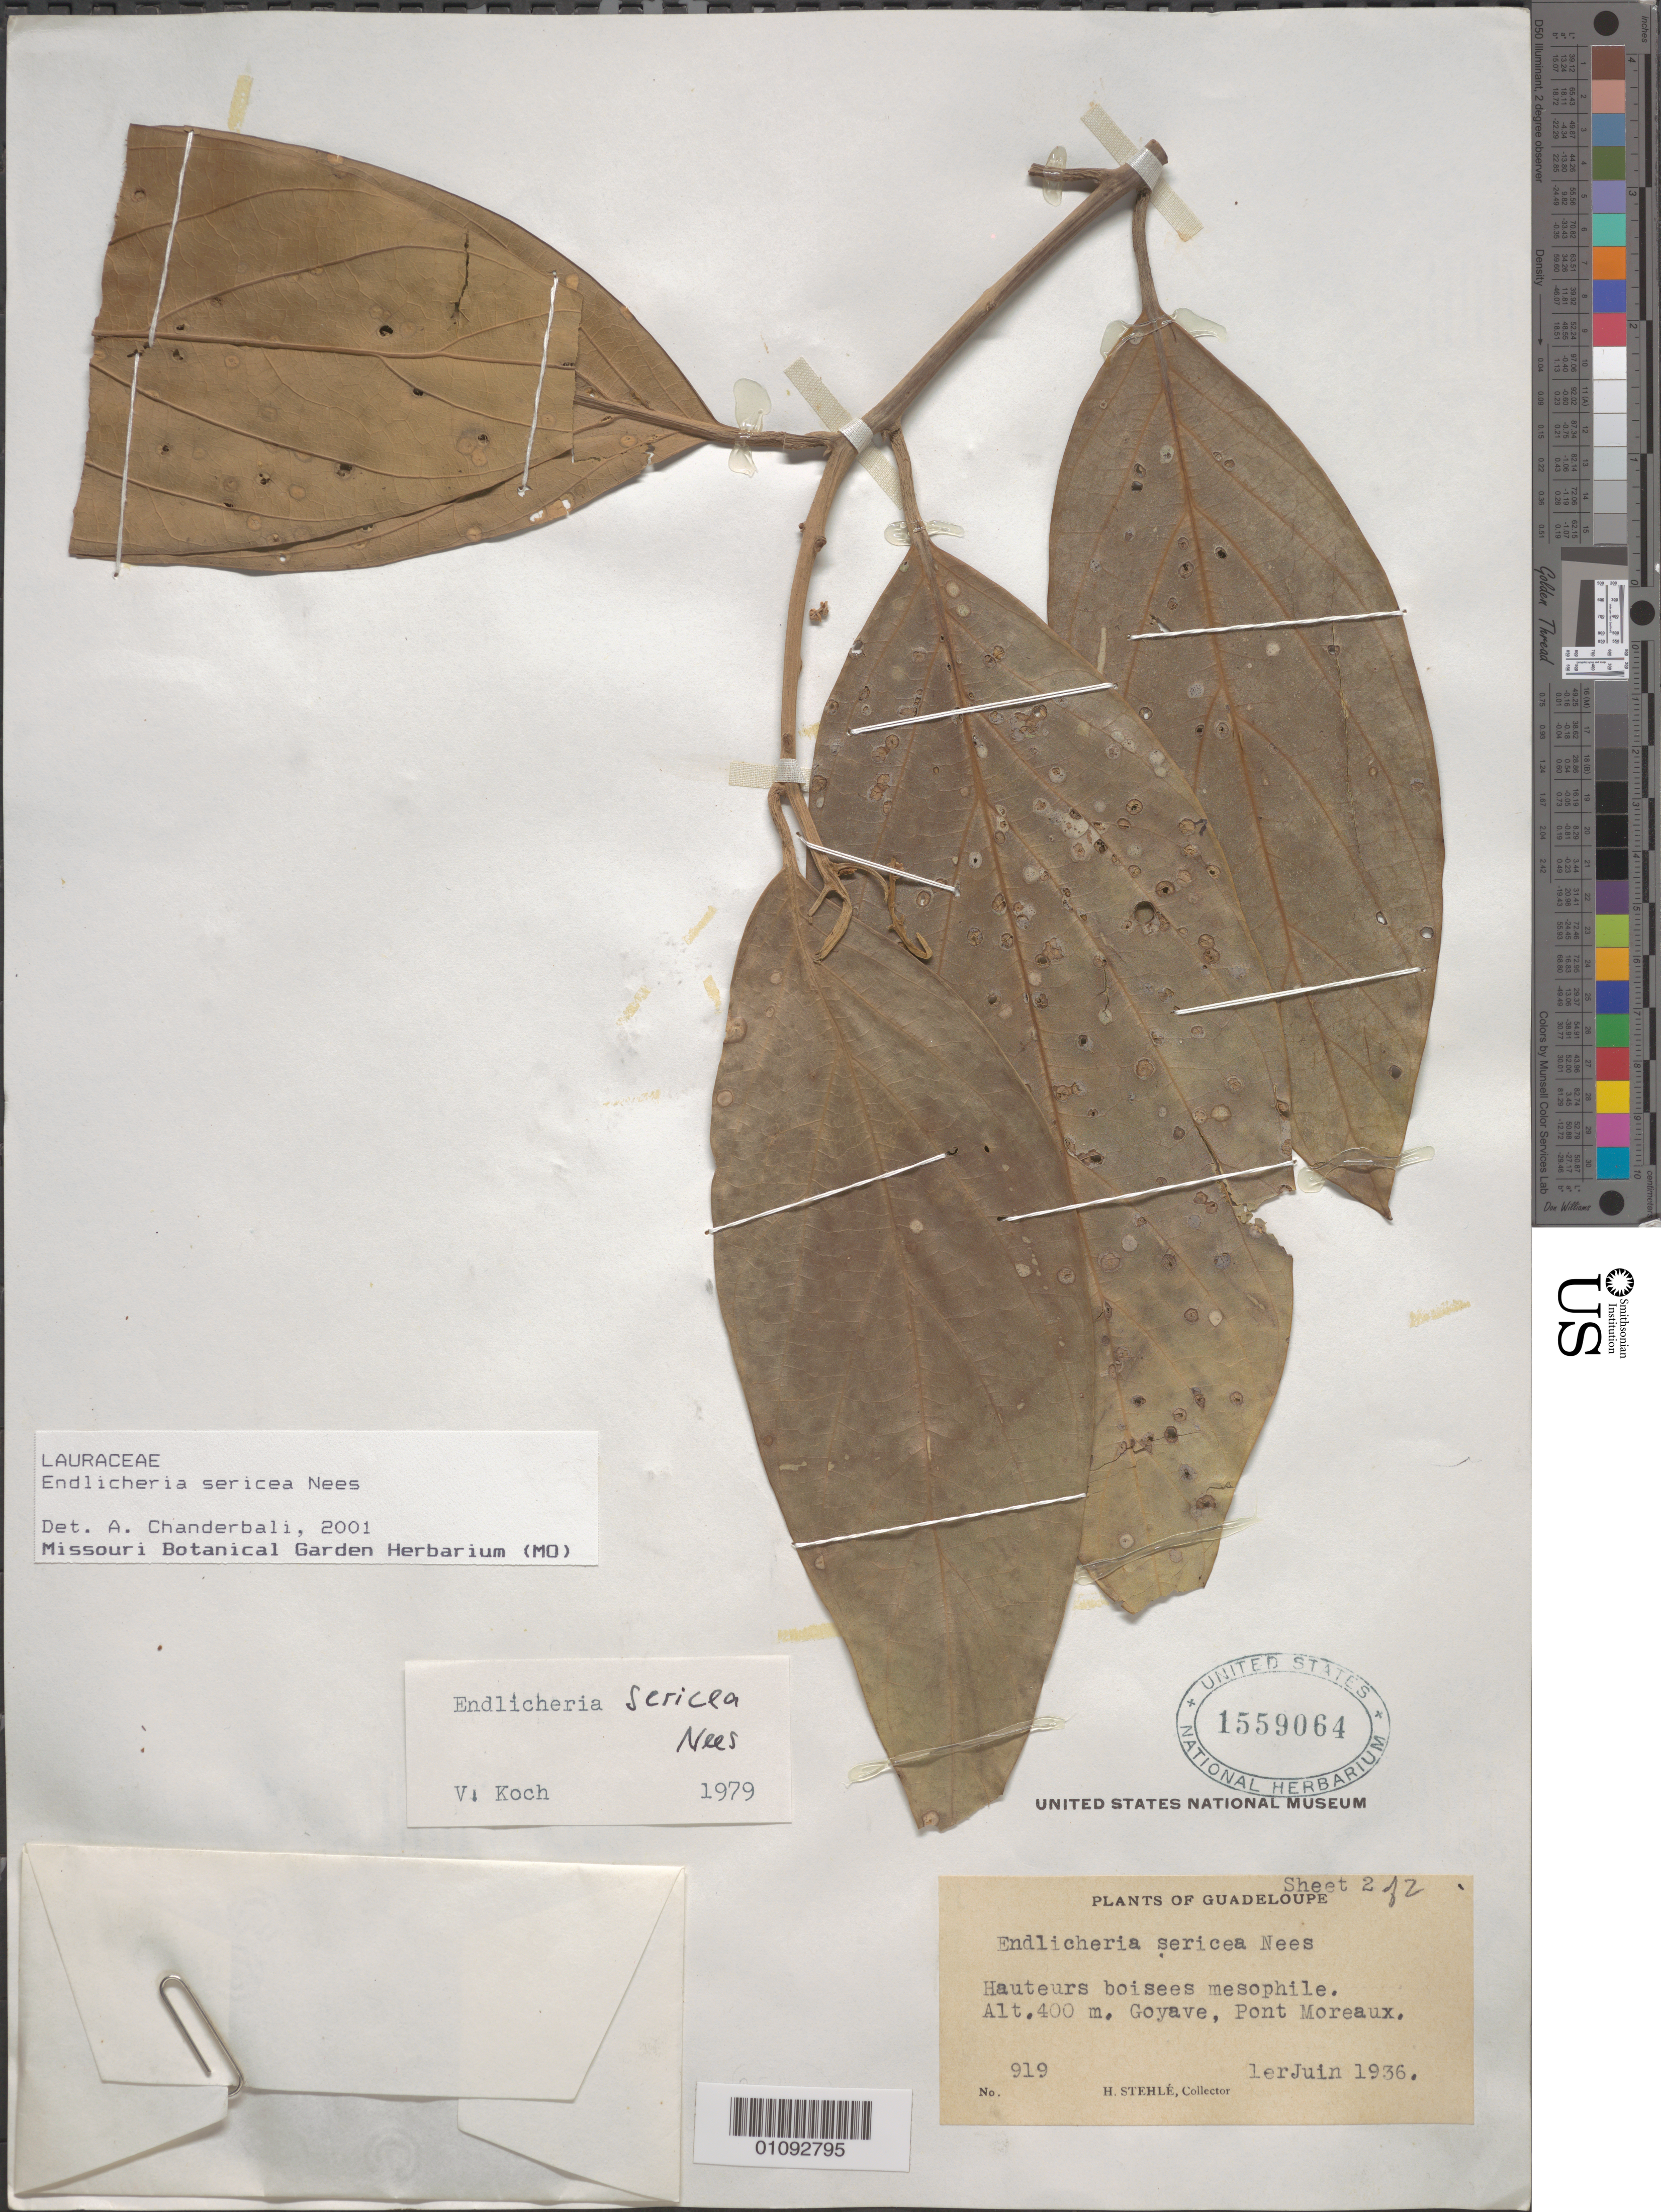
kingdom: Plantae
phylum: Tracheophyta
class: Magnoliopsida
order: Laurales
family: Lauraceae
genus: Endlicheria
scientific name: Endlicheria sericea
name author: Nees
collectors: H. Stehlé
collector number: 919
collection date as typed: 01 Jun 1936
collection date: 1936-06-01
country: Guadeloupe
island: Basse Terre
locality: Goyave, Pont Moreaux.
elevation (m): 400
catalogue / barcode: US 1559064